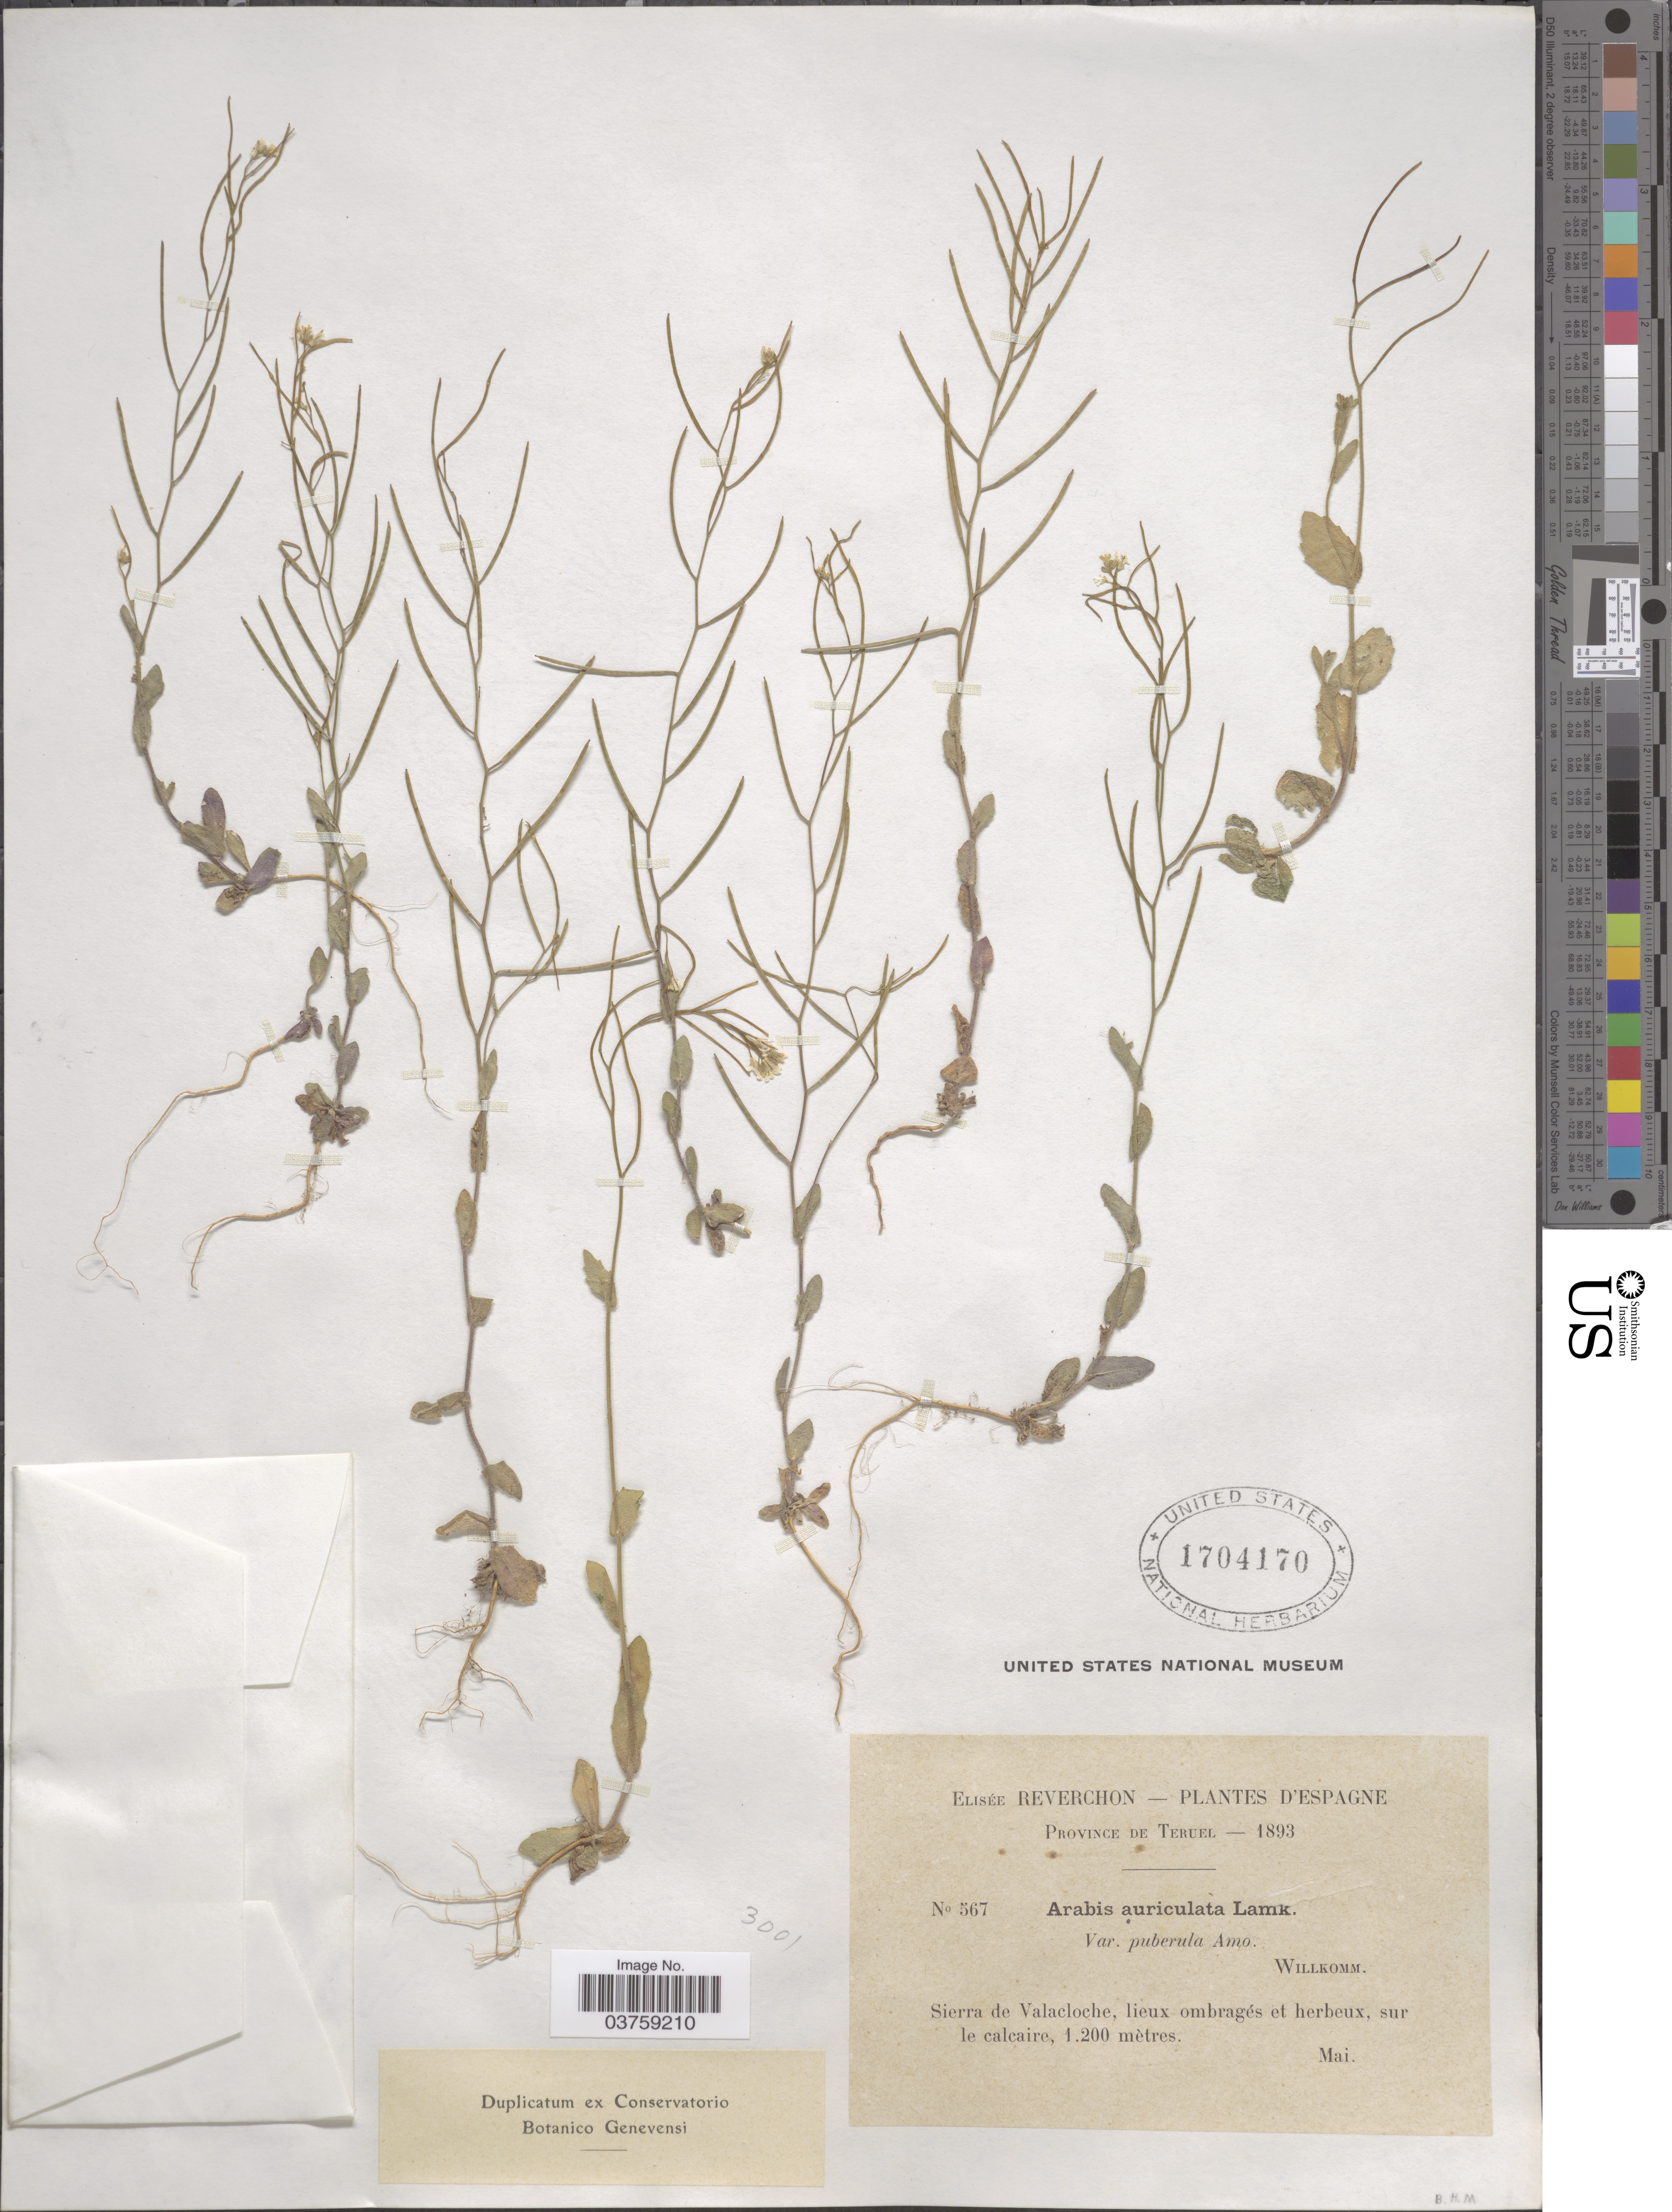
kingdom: Plantae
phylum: Tracheophyta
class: Magnoliopsida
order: Brassicales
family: Brassicaceae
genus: Arabis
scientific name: Arabis auriculata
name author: Lam.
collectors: E. Reverchon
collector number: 567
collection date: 1893-05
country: Spain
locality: Province de Teruel. Sierra de Valacloche.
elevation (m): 1200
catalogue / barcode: US 1704170